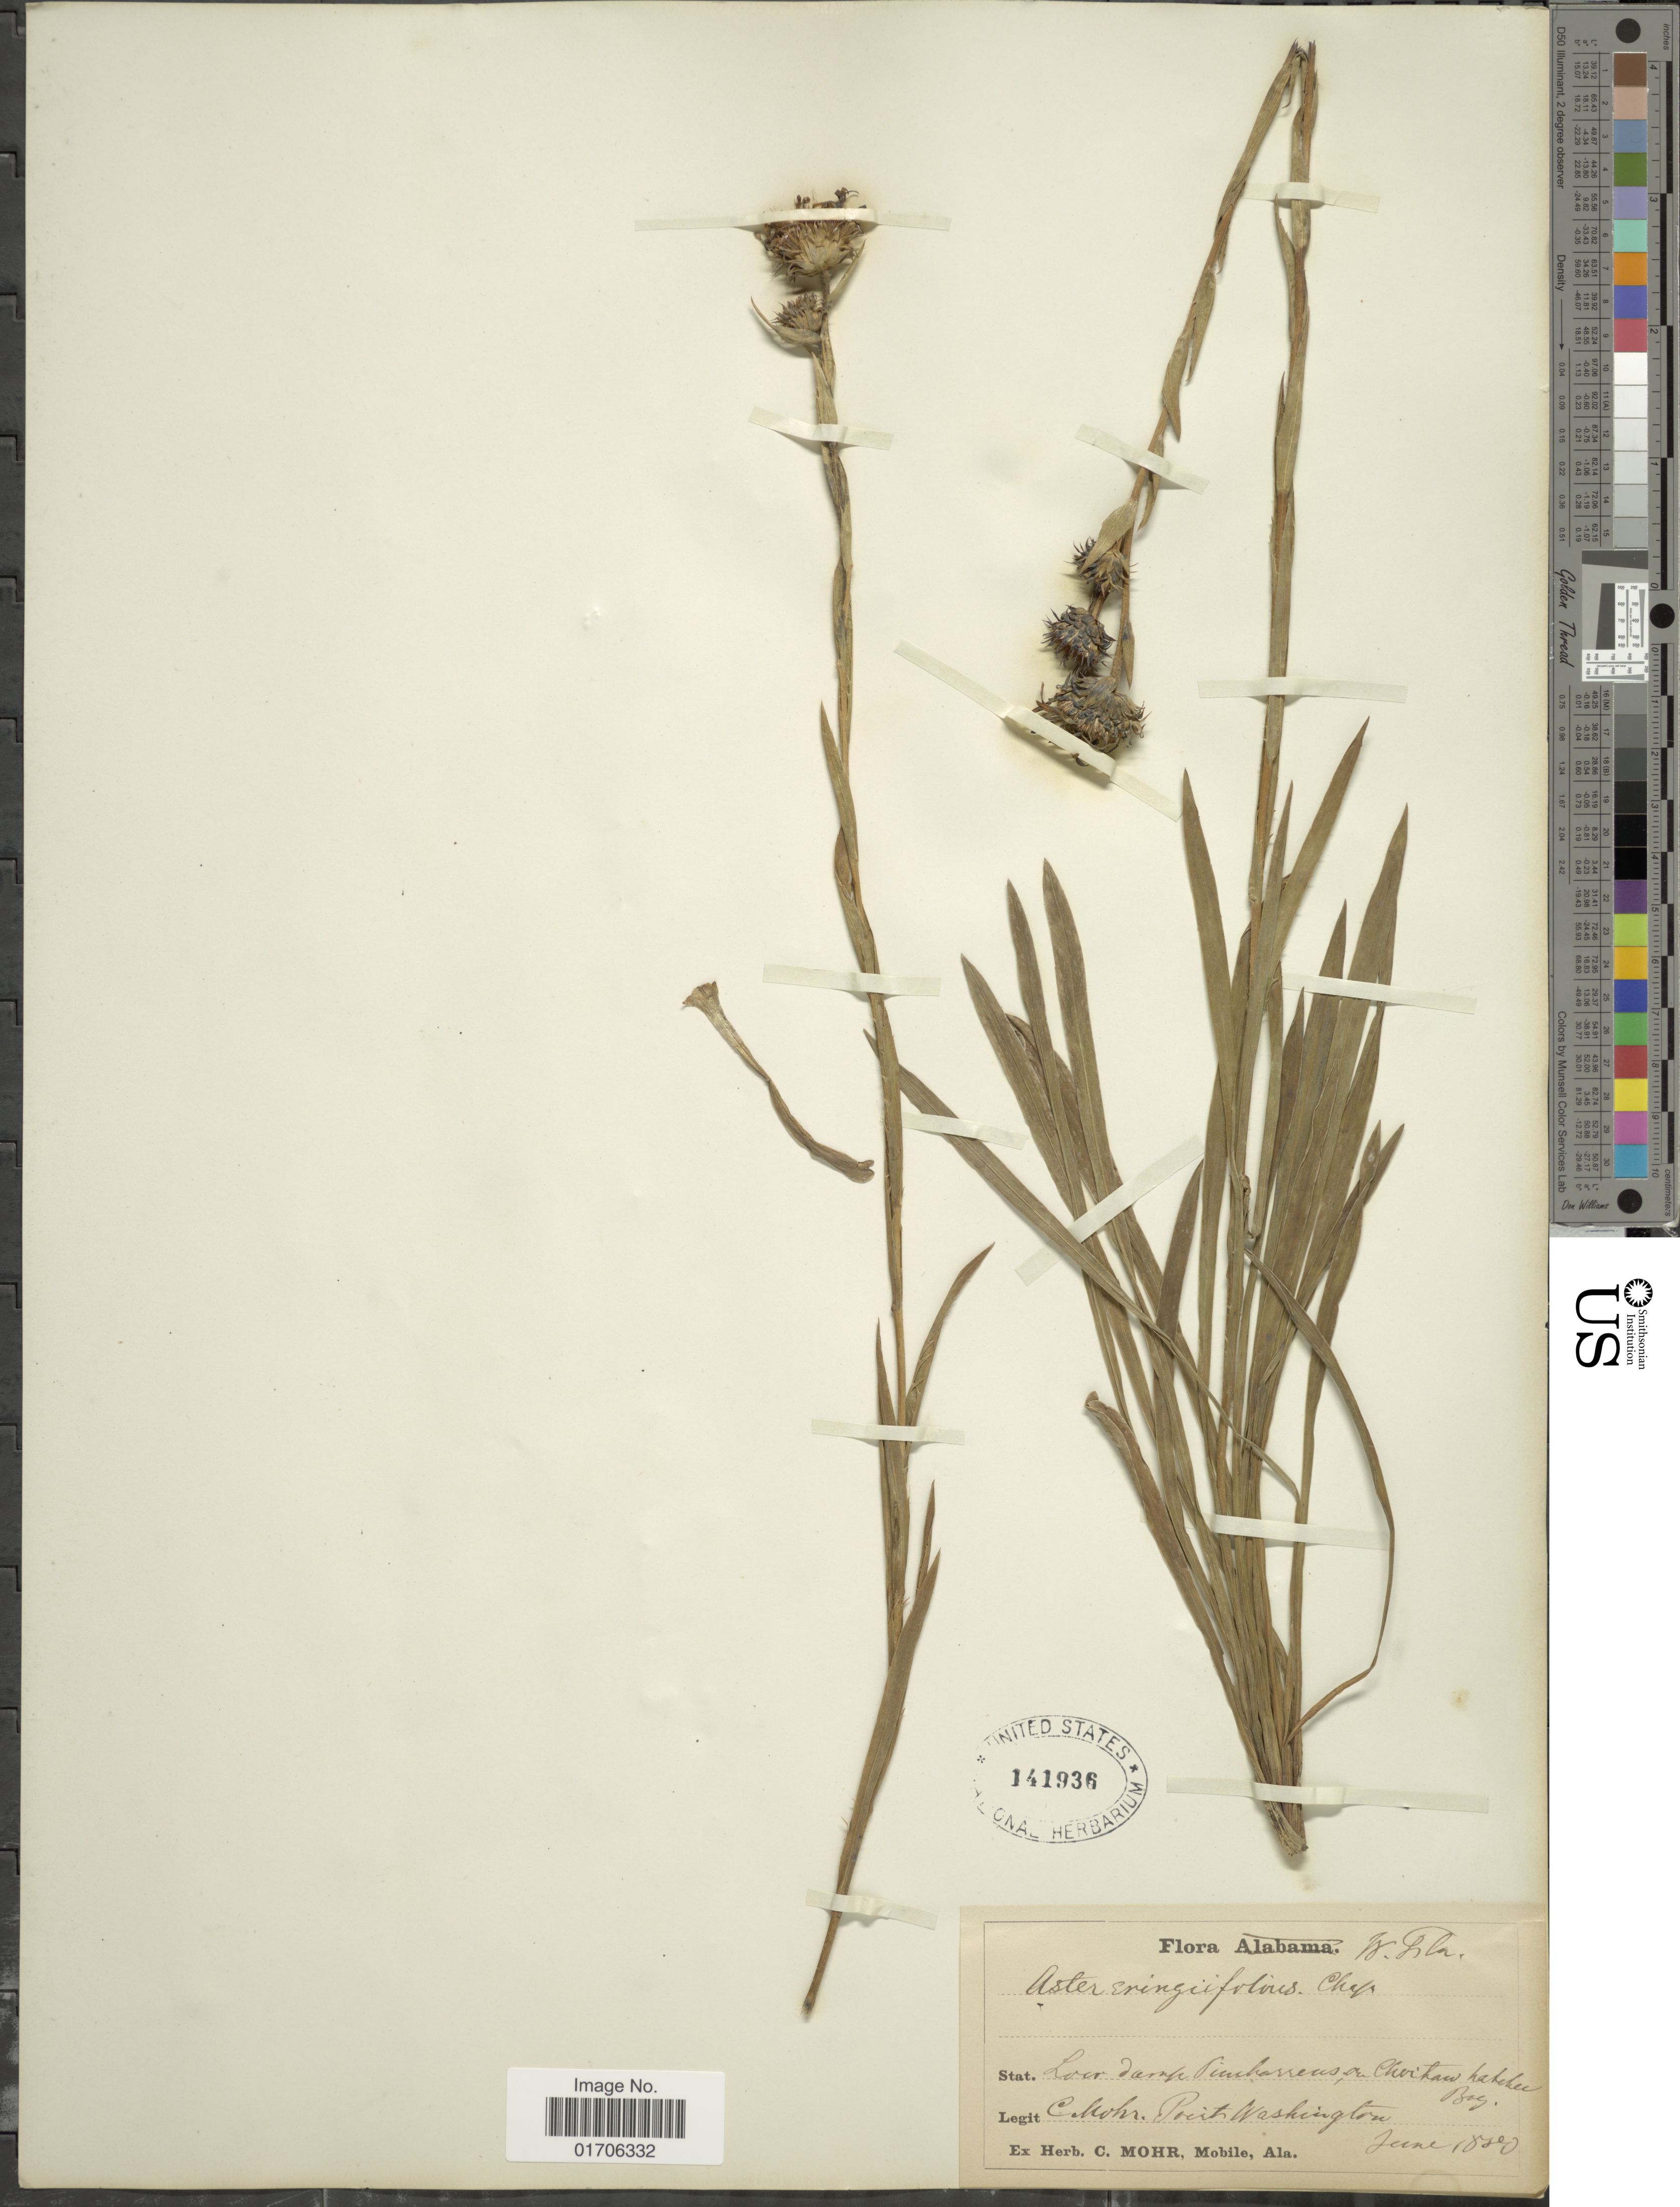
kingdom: Plantae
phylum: Tracheophyta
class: Magnoliopsida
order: Asterales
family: Asteraceae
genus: Eurybia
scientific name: Eurybia eryngiifolia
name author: (Torr. & A. Gray) G.L. Nesom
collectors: C. T. Mohr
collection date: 1880-06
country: United States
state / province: Florida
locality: W. Fla. Loer damp Pinebarrens, en Choitaw hatchee Bay.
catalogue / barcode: US 141936